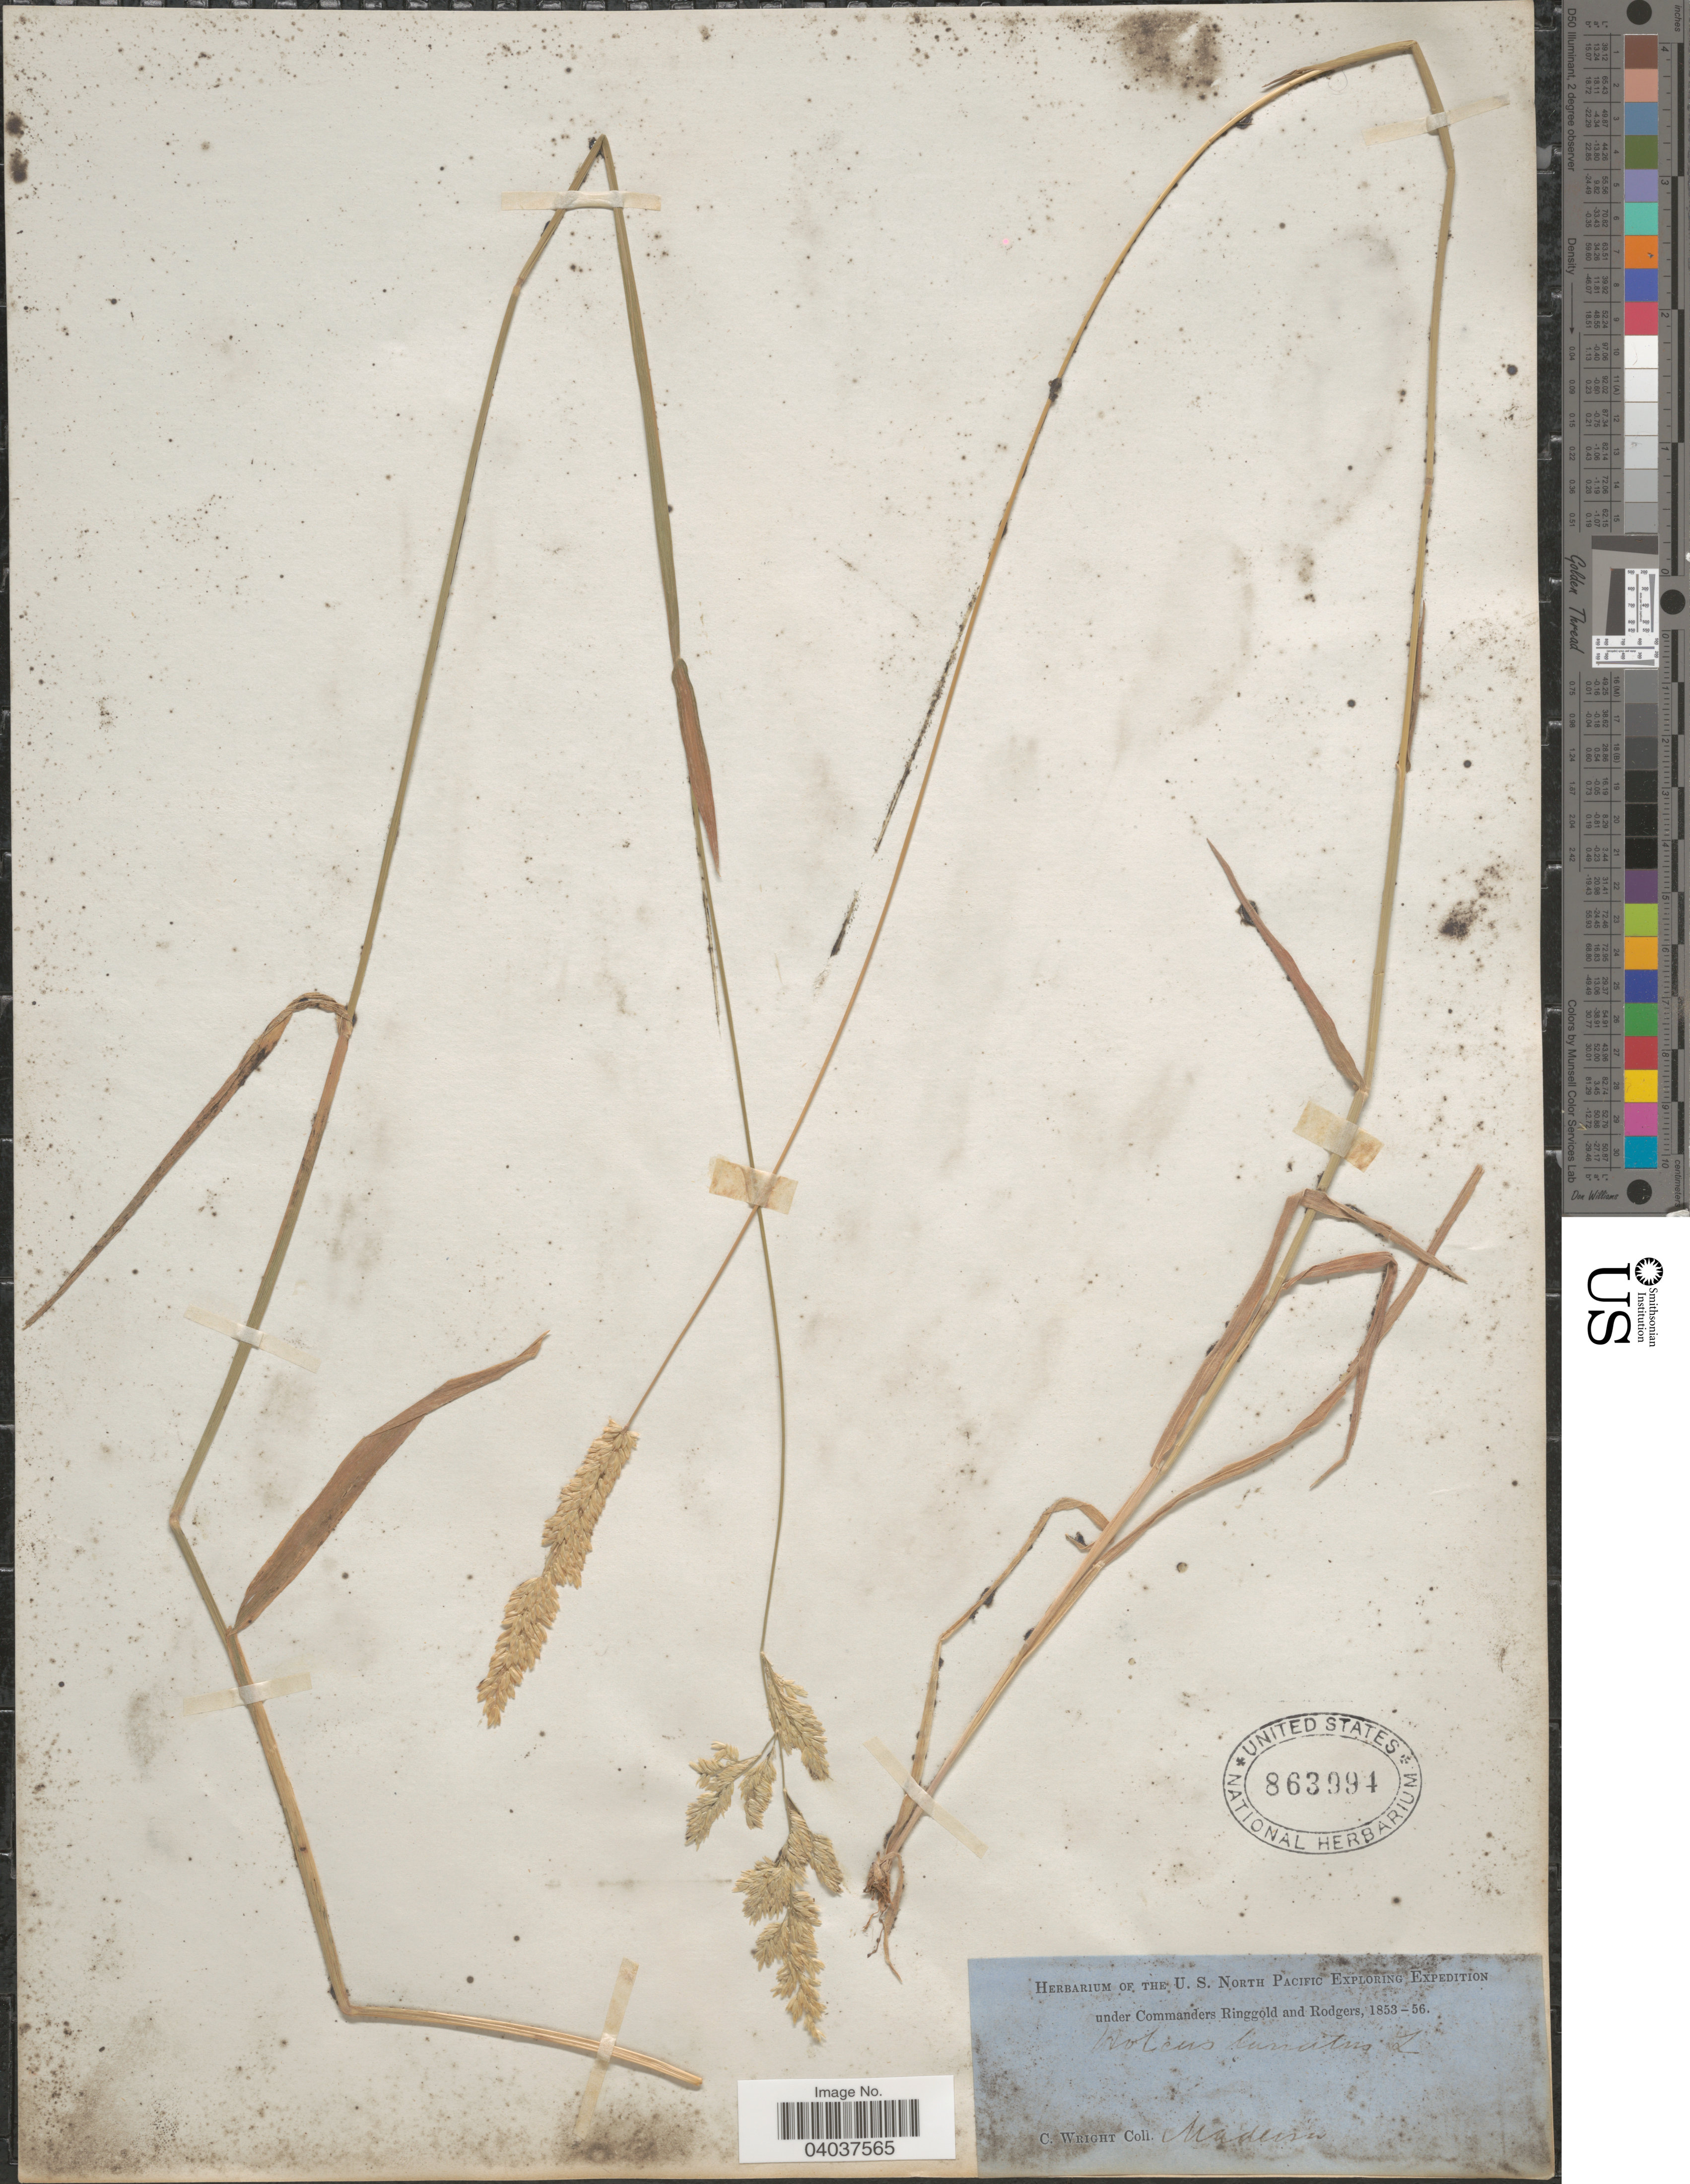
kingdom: Plantae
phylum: Tracheophyta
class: Liliopsida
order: Poales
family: Poaceae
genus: Holcus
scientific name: Holcus lanatus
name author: L.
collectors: C. Wright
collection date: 1853/1856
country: Portugal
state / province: Madeira (Aut. Reg.)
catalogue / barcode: US 863994